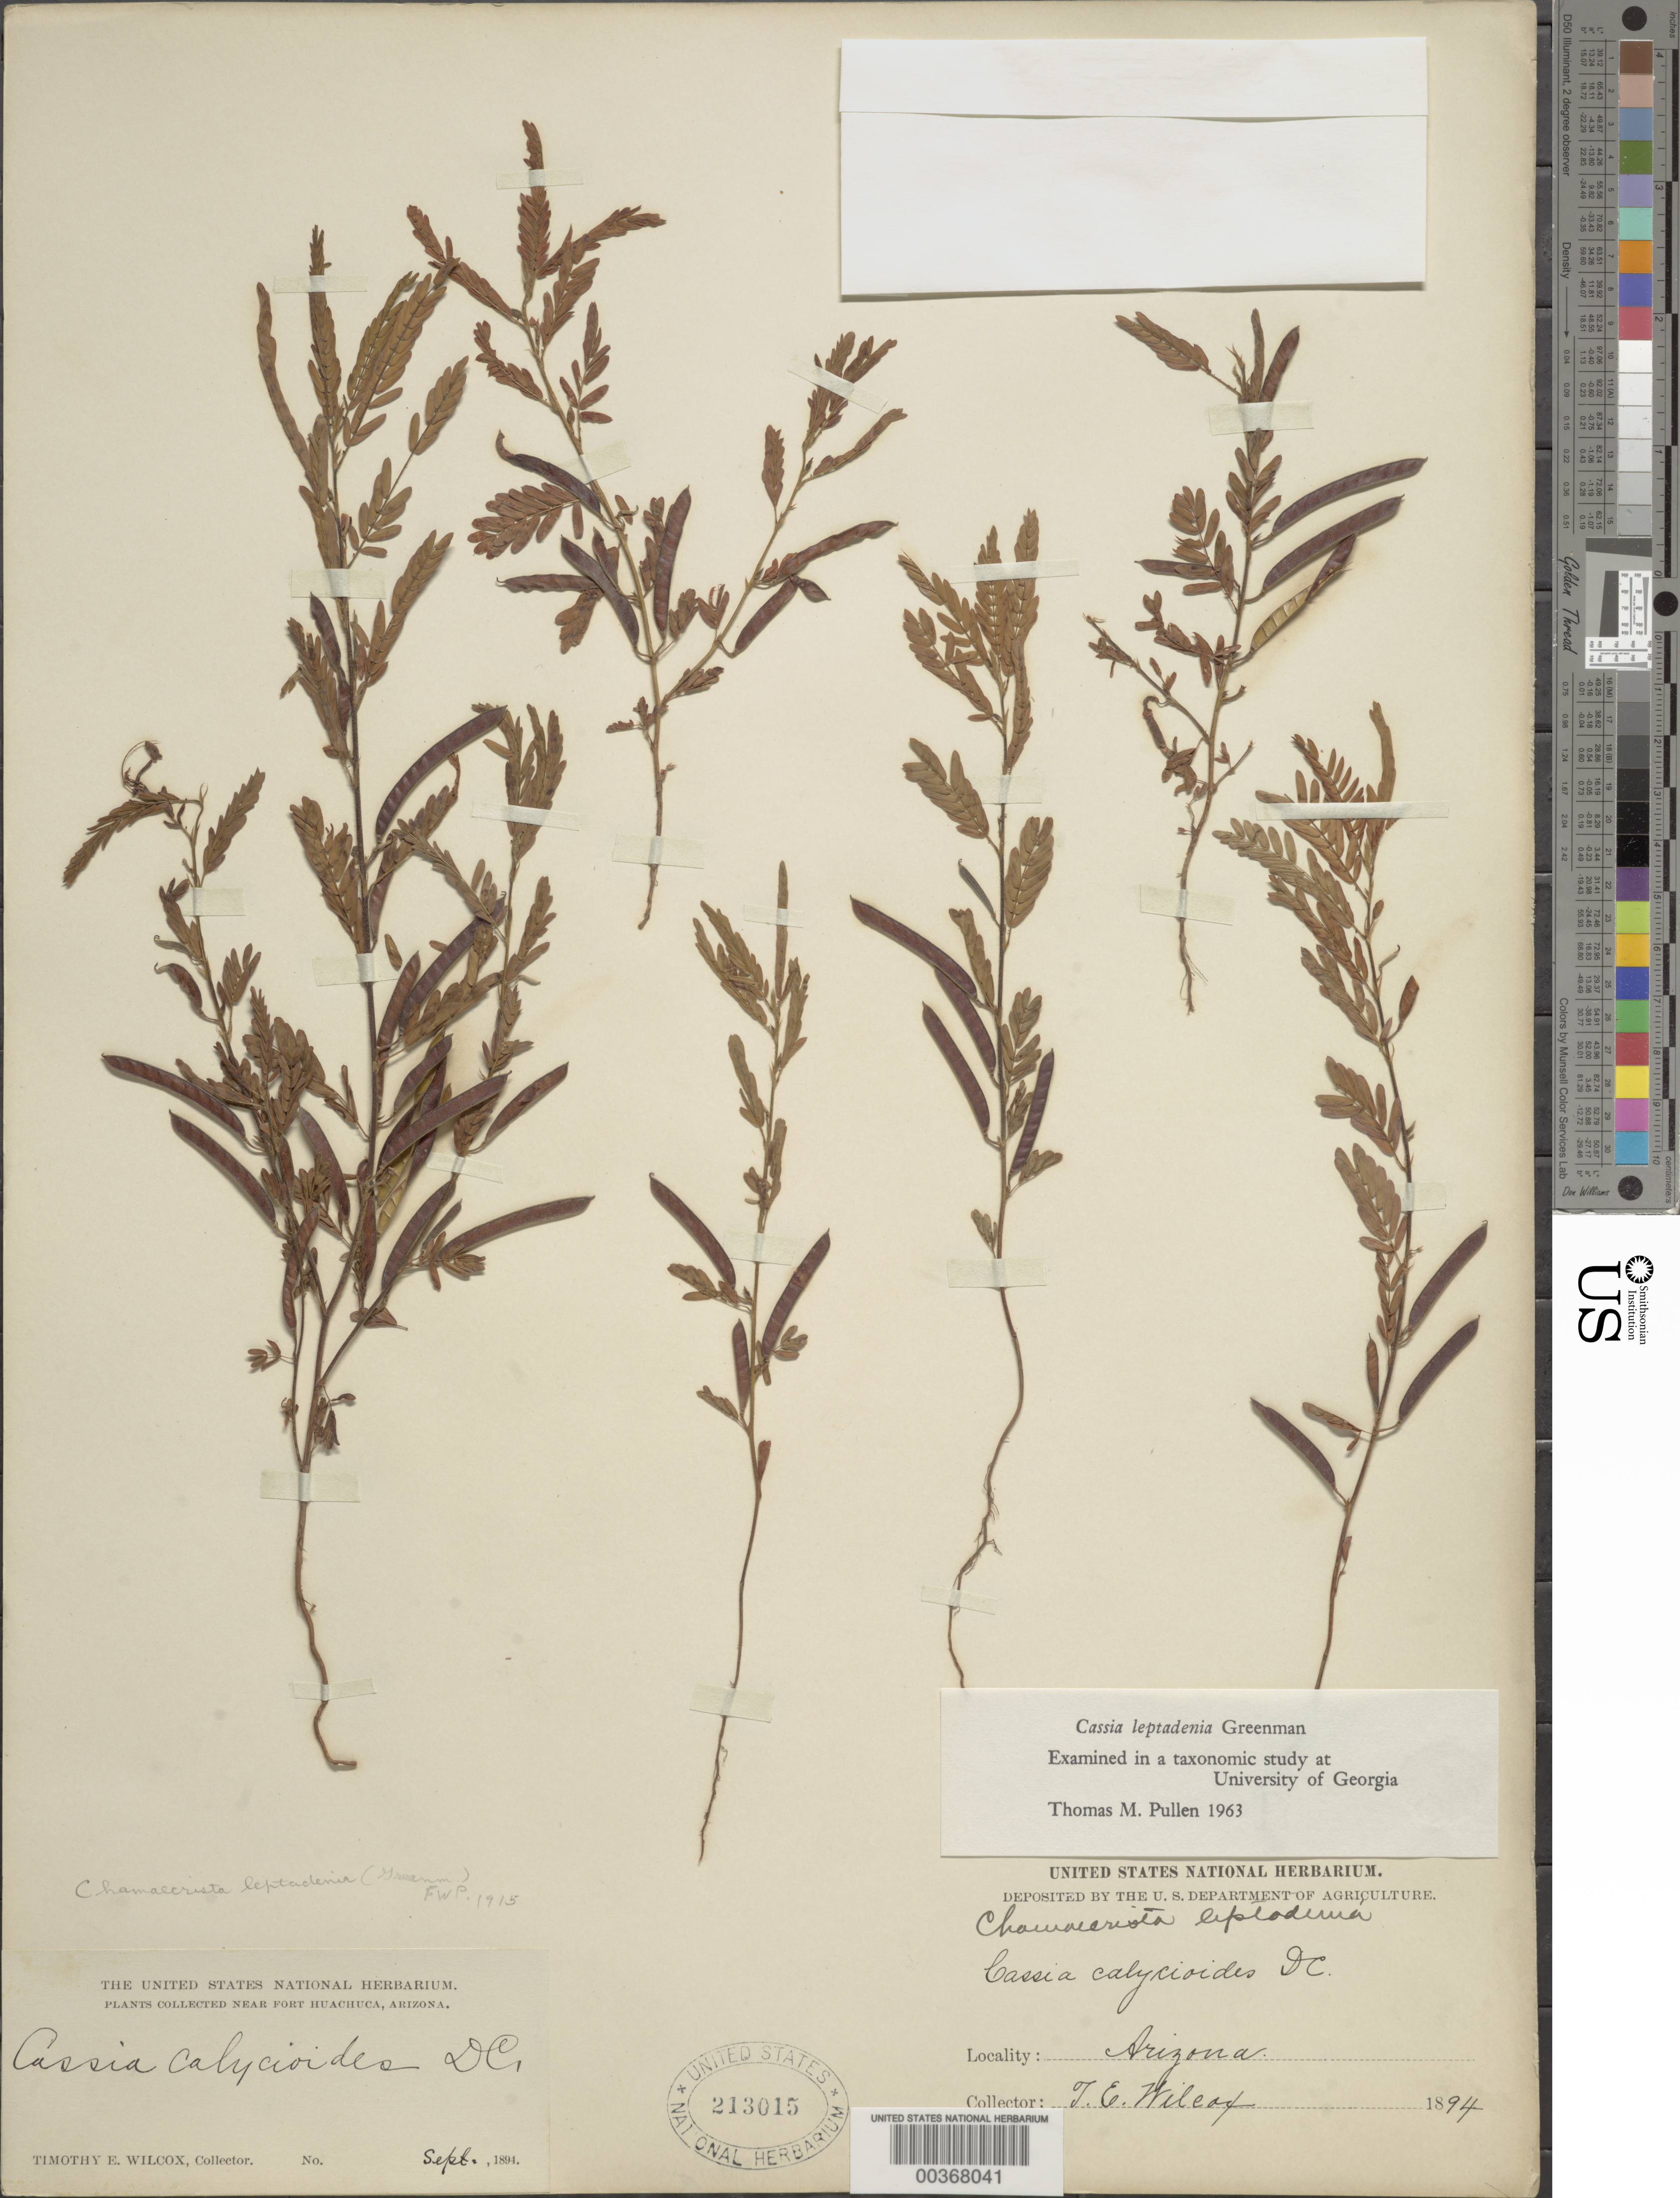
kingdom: Plantae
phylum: Tracheophyta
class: Magnoliopsida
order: Fabales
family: Fabaceae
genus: Chamaecrista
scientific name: Chamaecrista nictitans var. mensalis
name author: (Greenm.) H.S. Irwin & Barneby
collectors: T. E. Wilcox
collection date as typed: Sep 1894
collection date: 1894-09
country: United States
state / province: Arizona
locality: Near fort huachuca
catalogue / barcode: US 213015